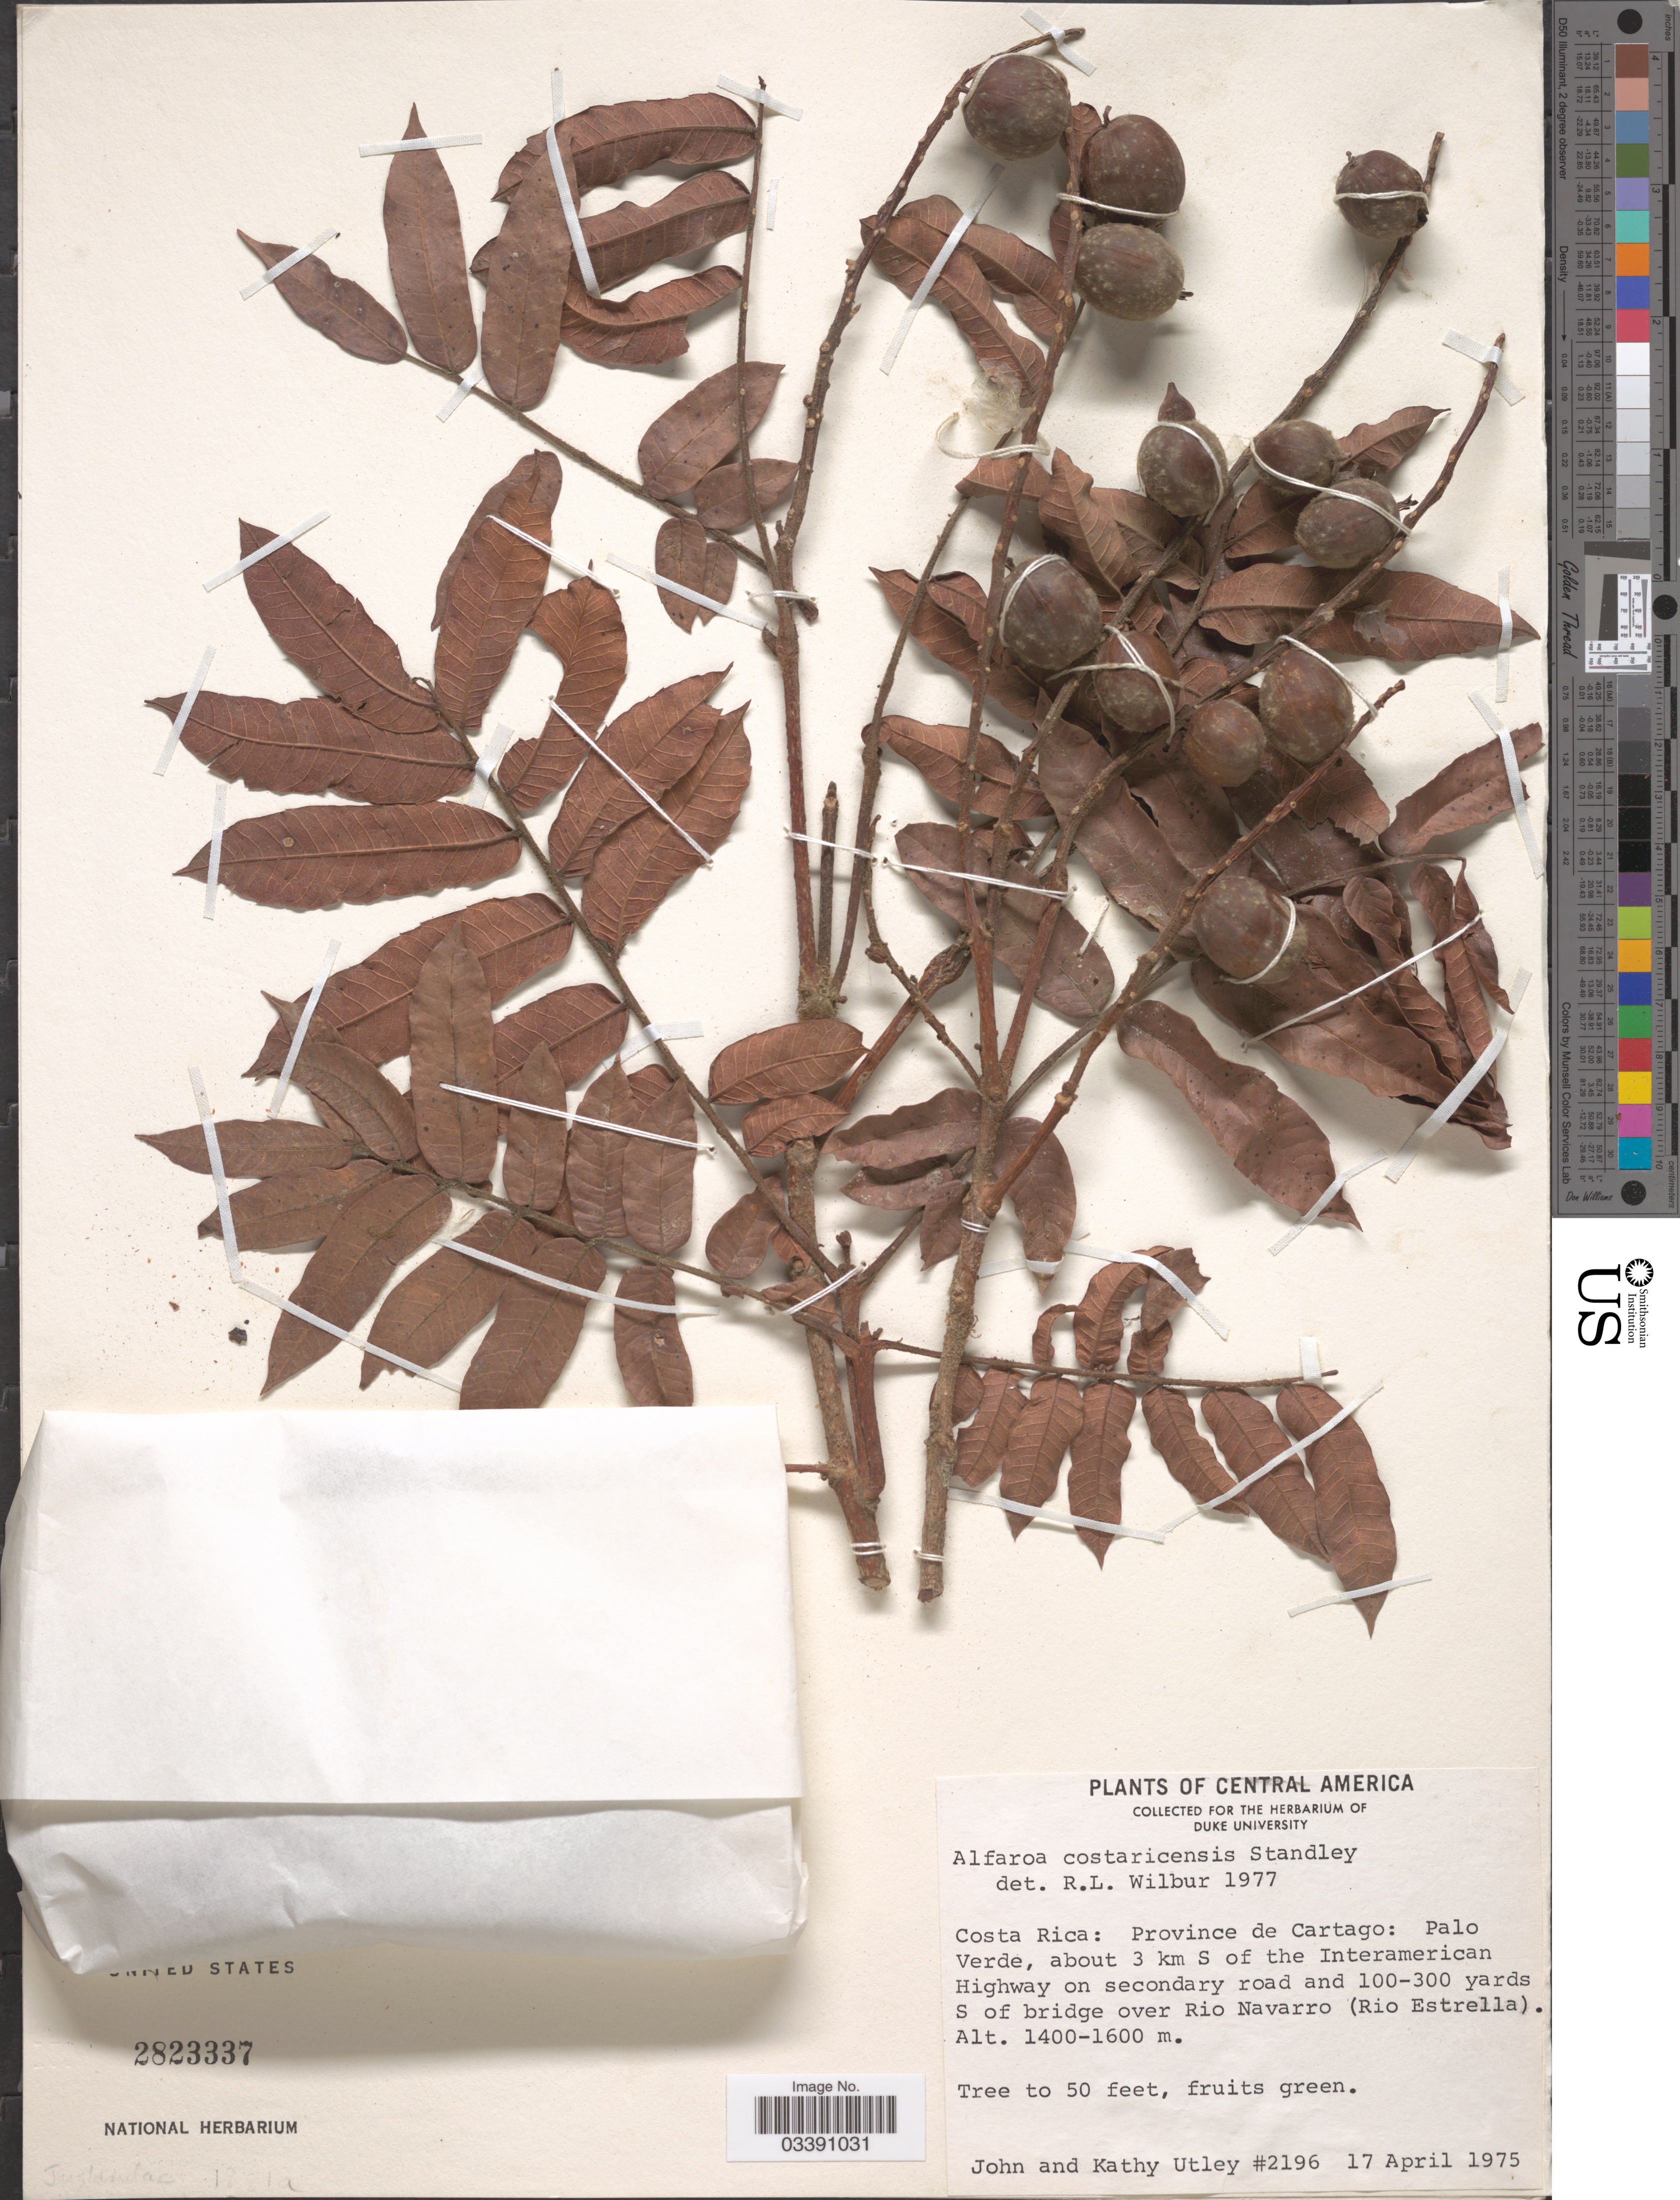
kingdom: Plantae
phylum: Tracheophyta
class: Magnoliopsida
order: Fagales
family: Juglandaceae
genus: Alfaroa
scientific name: Alfaroa costaricensis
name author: Standl.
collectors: J. F. Utley & K. Burt-Utley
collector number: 2196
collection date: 1975-04-17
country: Costa Rica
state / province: Cartago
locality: Palo Verde, about 3 km S of the Interamerican Highway on secondary road and 100-300 yards S of bridge over Rio Navarro (Rio Estrella).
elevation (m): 1400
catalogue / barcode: US 2823337